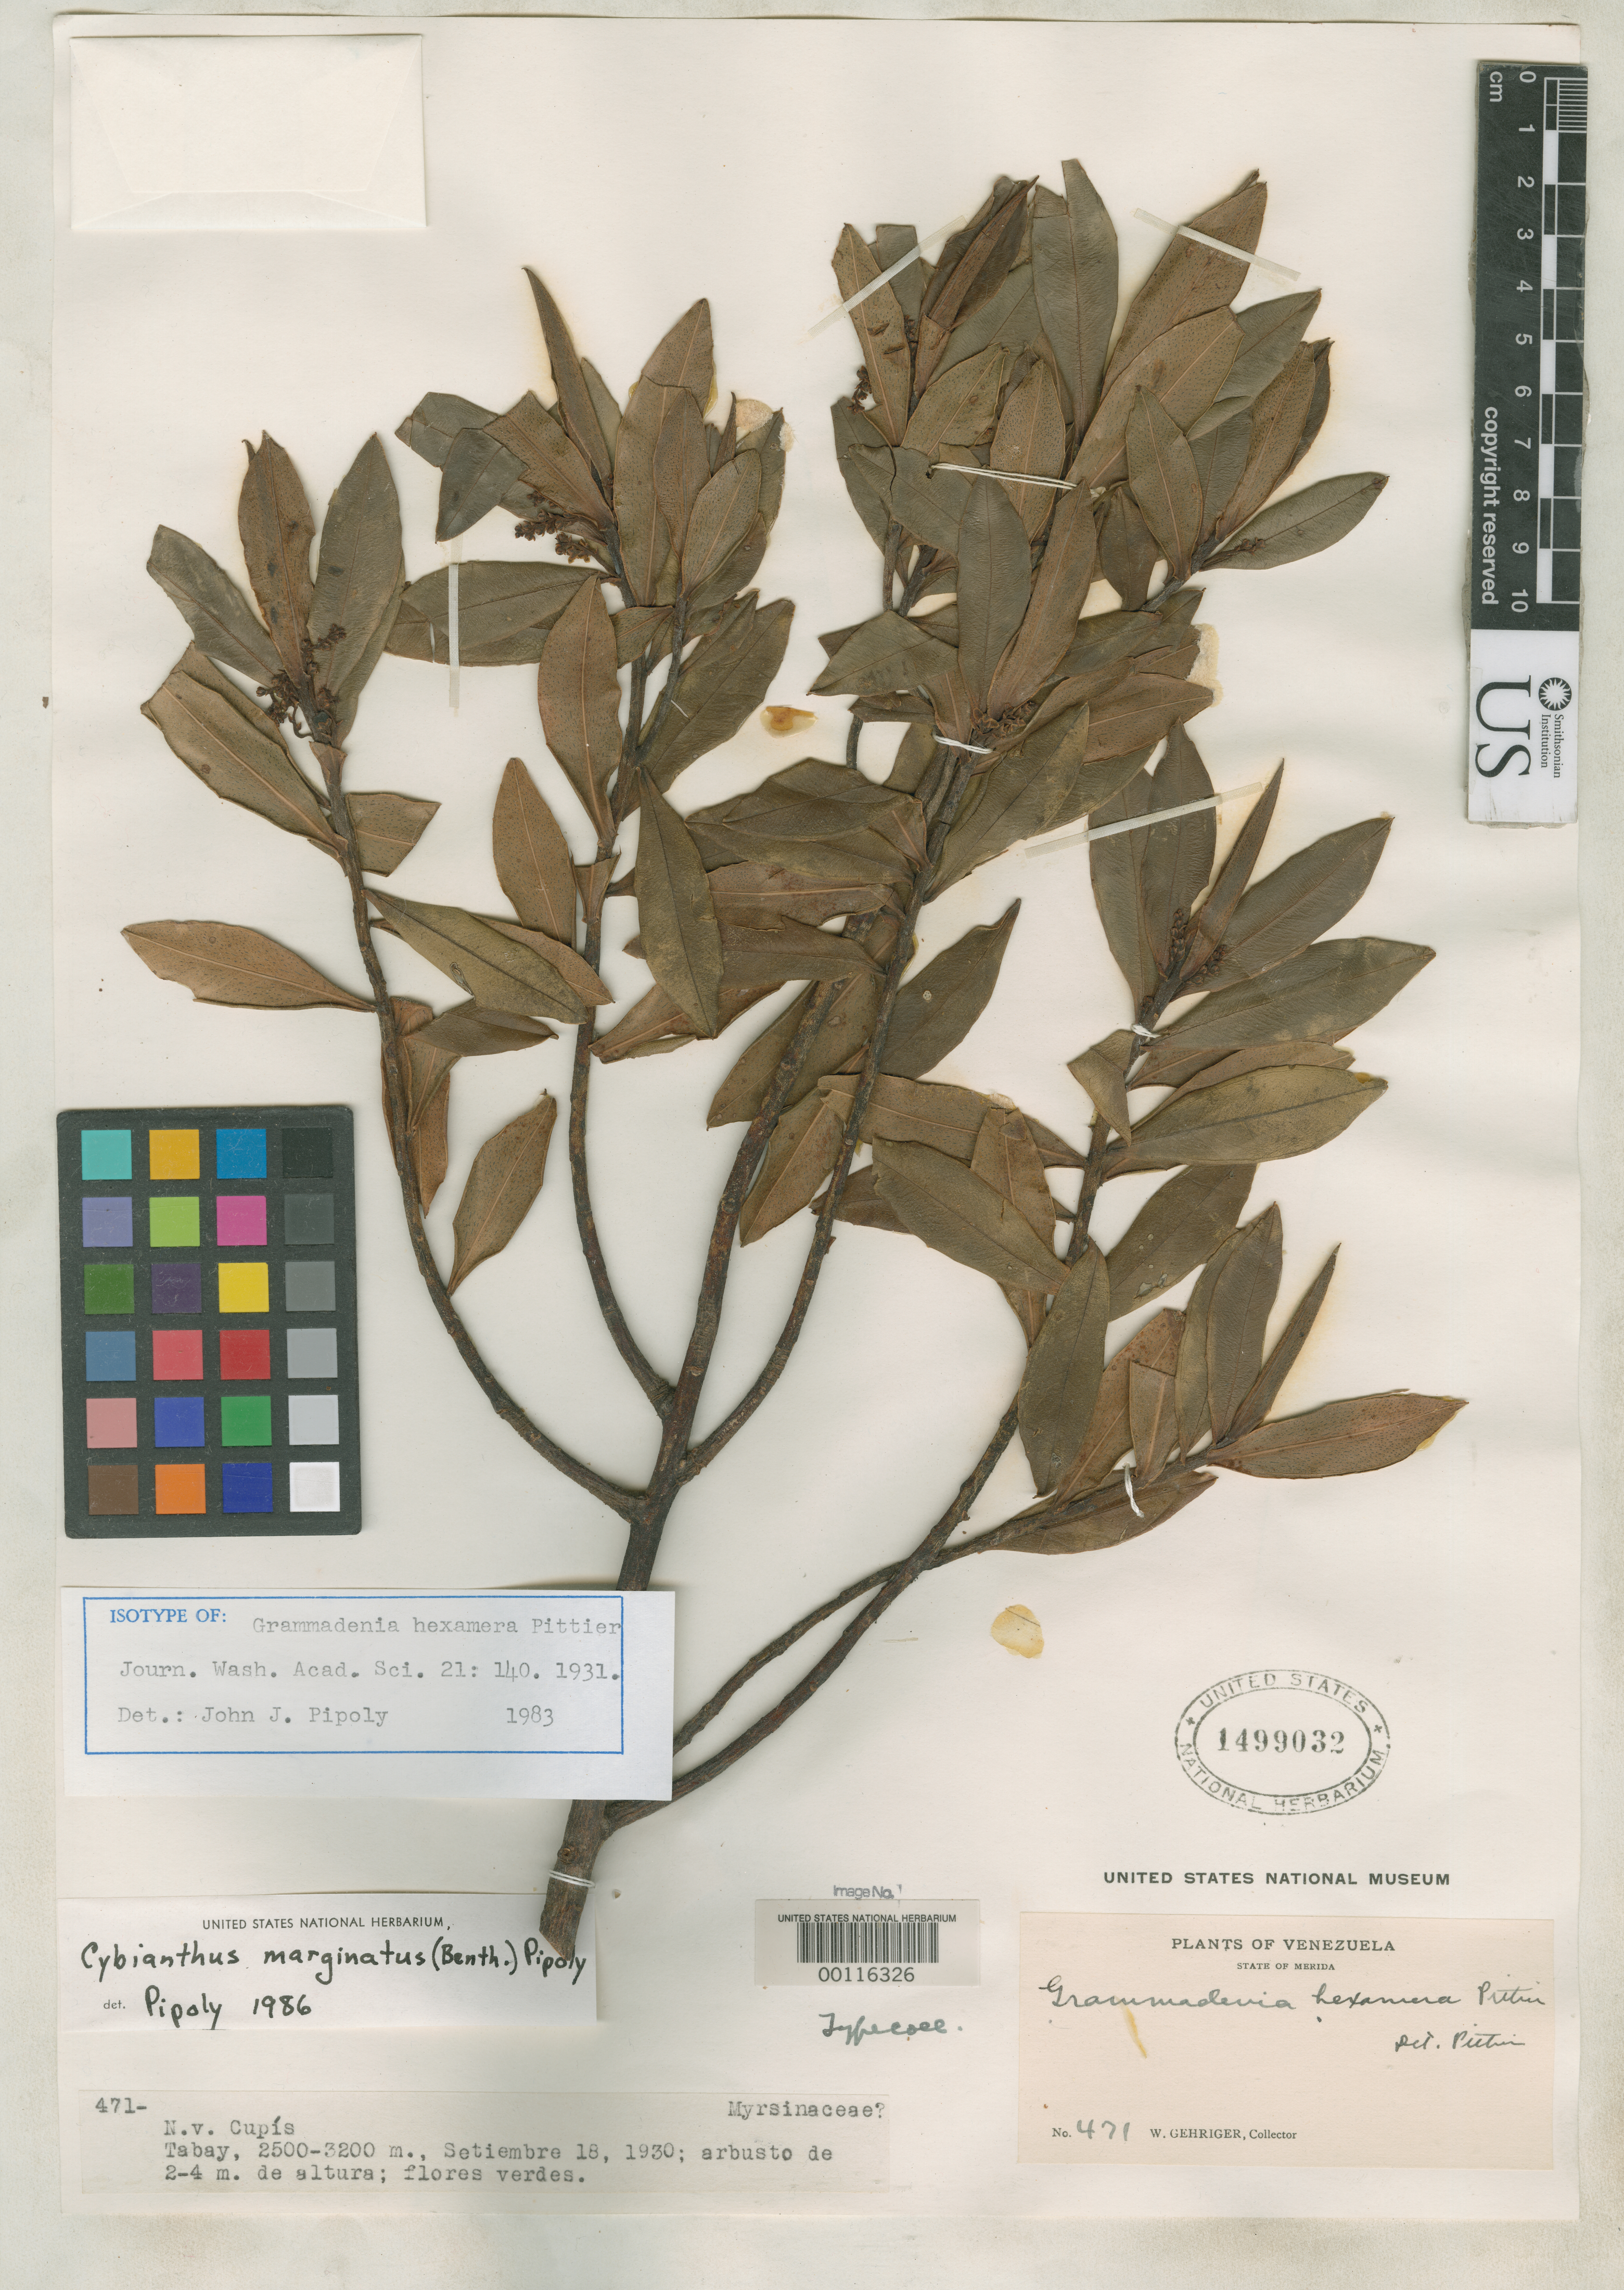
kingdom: Plantae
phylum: Tracheophyta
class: Magnoliopsida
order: Ericales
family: Primulaceae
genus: Grammadenia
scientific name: Grammadenia hexamera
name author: Pittier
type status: Isotype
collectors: W. Gehriger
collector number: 471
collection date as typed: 18 Sep 1930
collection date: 1930-09-18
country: Venezuela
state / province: Mérida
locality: Tabay.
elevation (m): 2500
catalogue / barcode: US 1499032